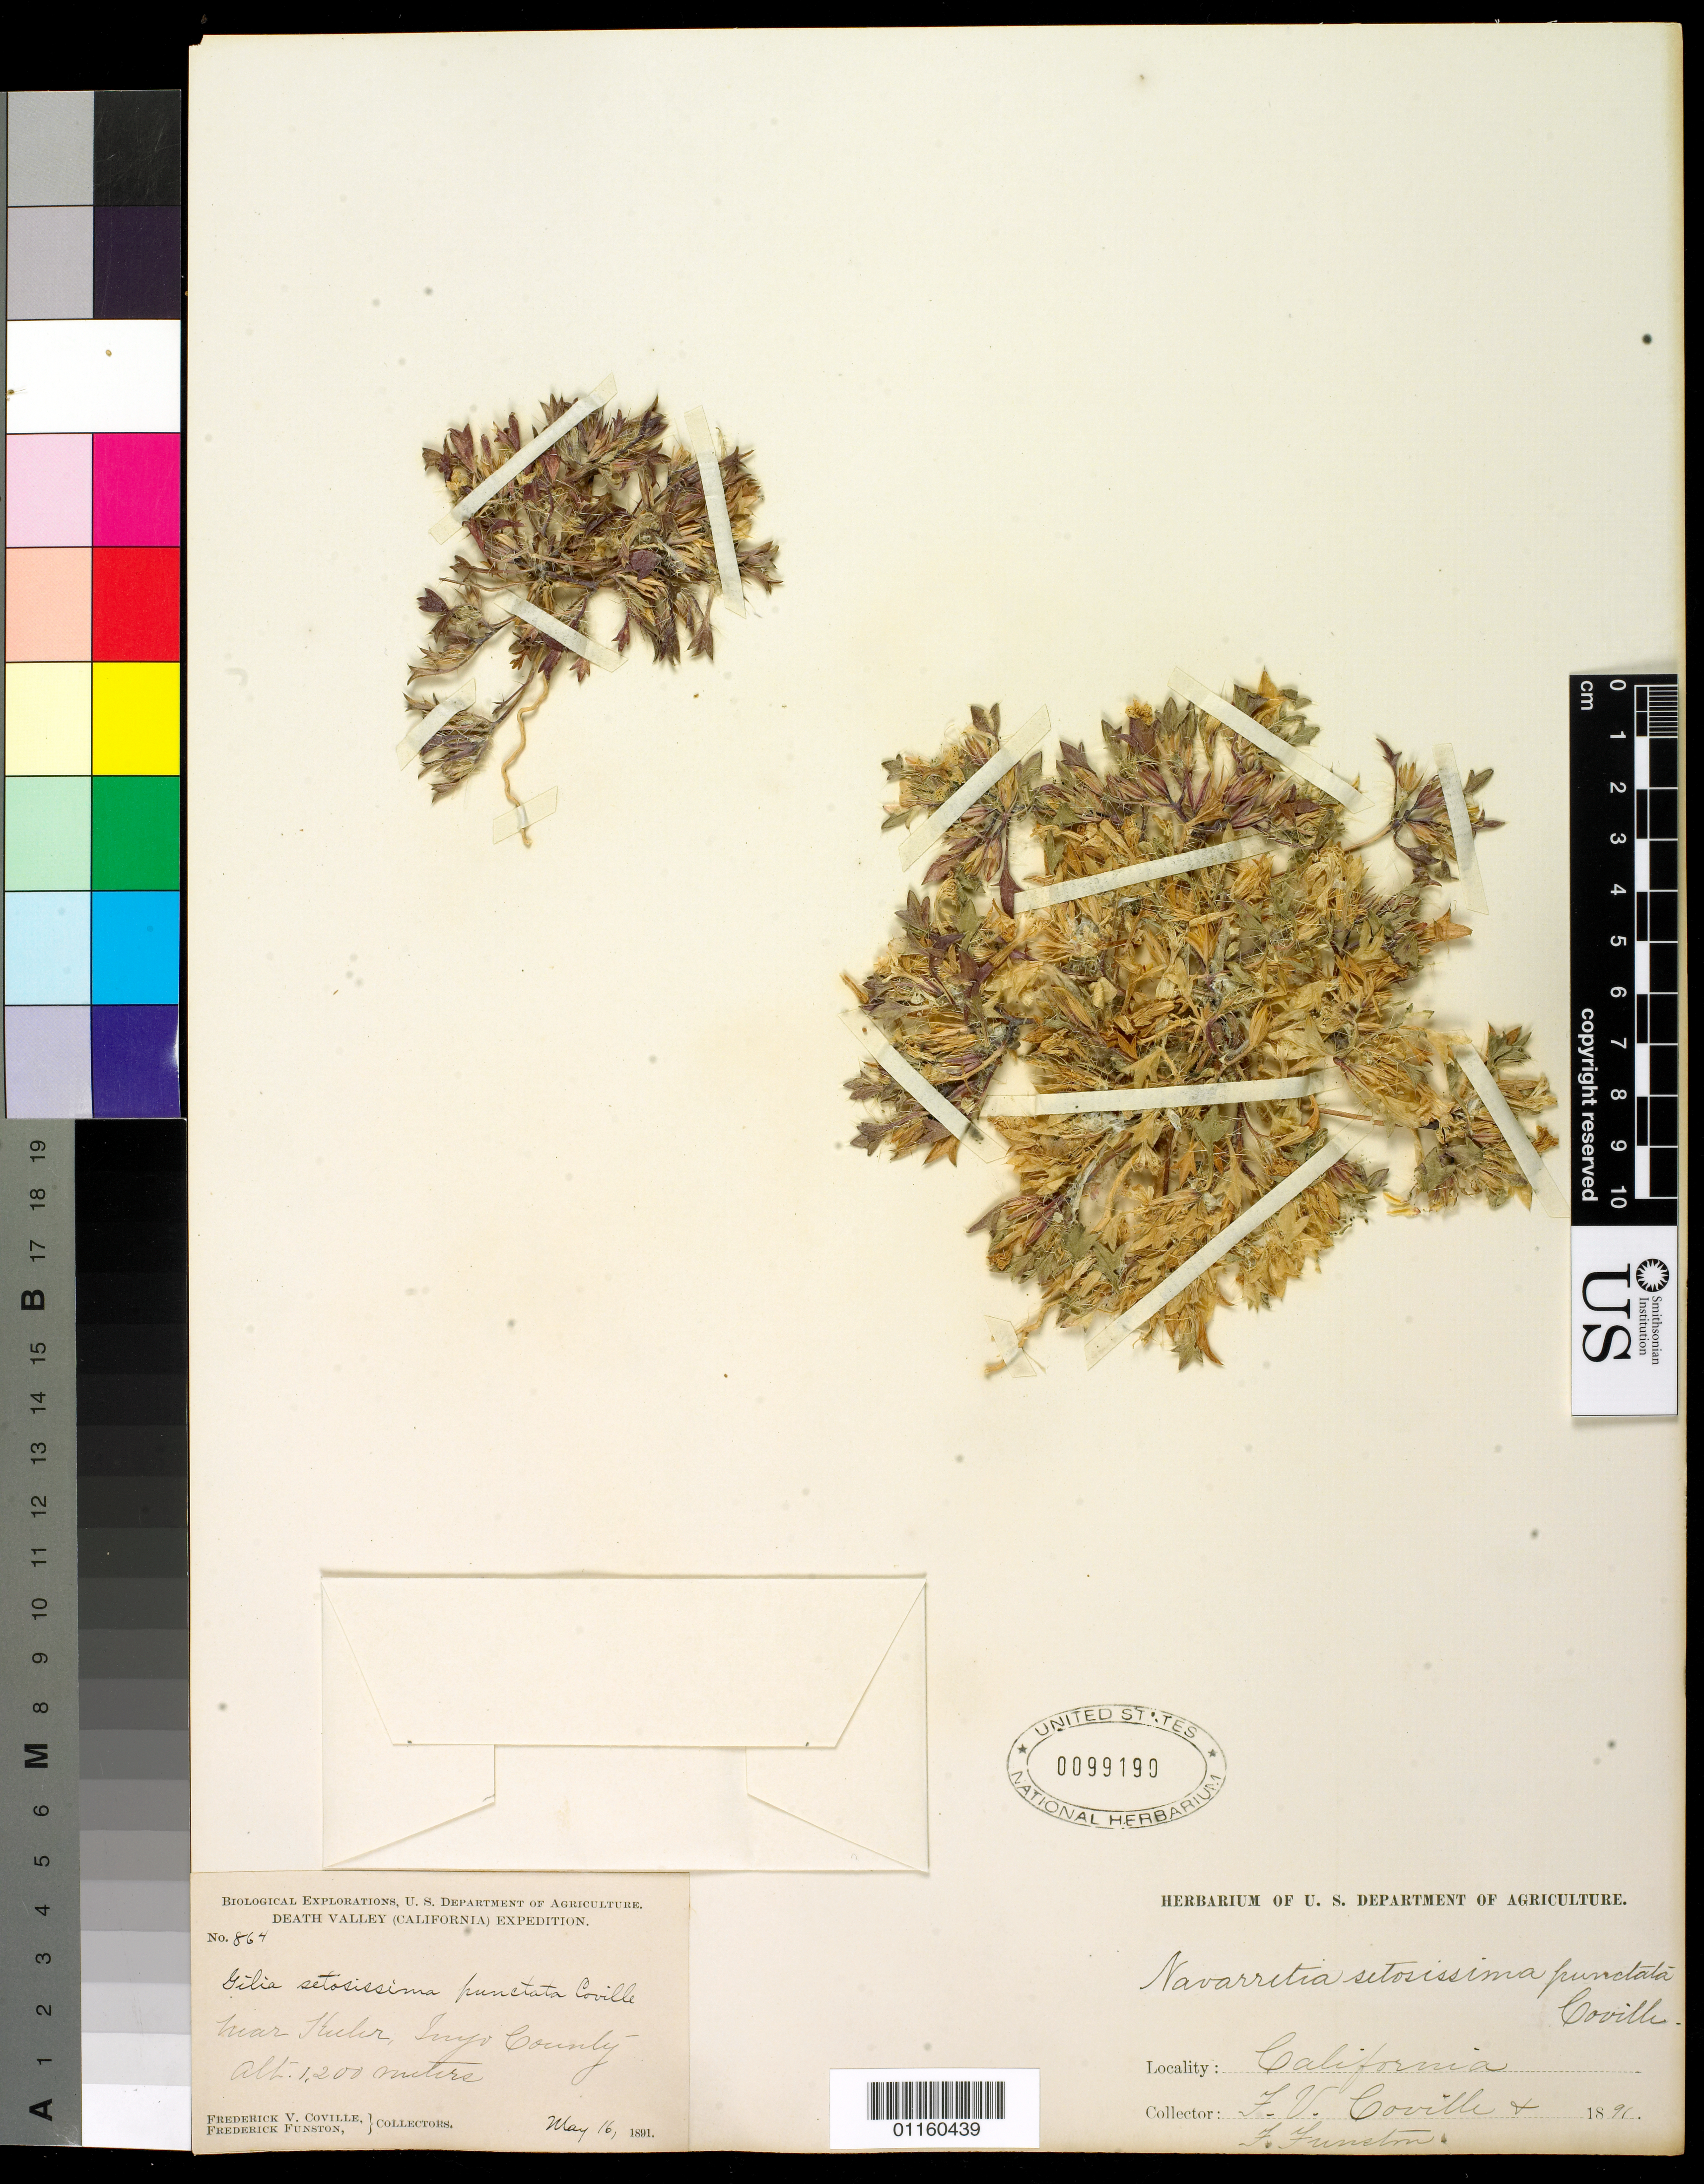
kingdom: Plantae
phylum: Tracheophyta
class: Magnoliopsida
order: Ericales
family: Polemoniaceae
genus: Langloisia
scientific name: Langloisia setosissima subsp. punctata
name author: (A. Gray ex Coville) Timbrook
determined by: Strong, Mark T., (BOT), Smithsonian Institution - National Museum of Natural History (UNITED STATES)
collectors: F. V. Coville & F. Funston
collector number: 864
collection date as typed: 16 May 1891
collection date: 1891-05-16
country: United States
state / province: California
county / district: Inyo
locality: near Keeler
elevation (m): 1200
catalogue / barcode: US 99190